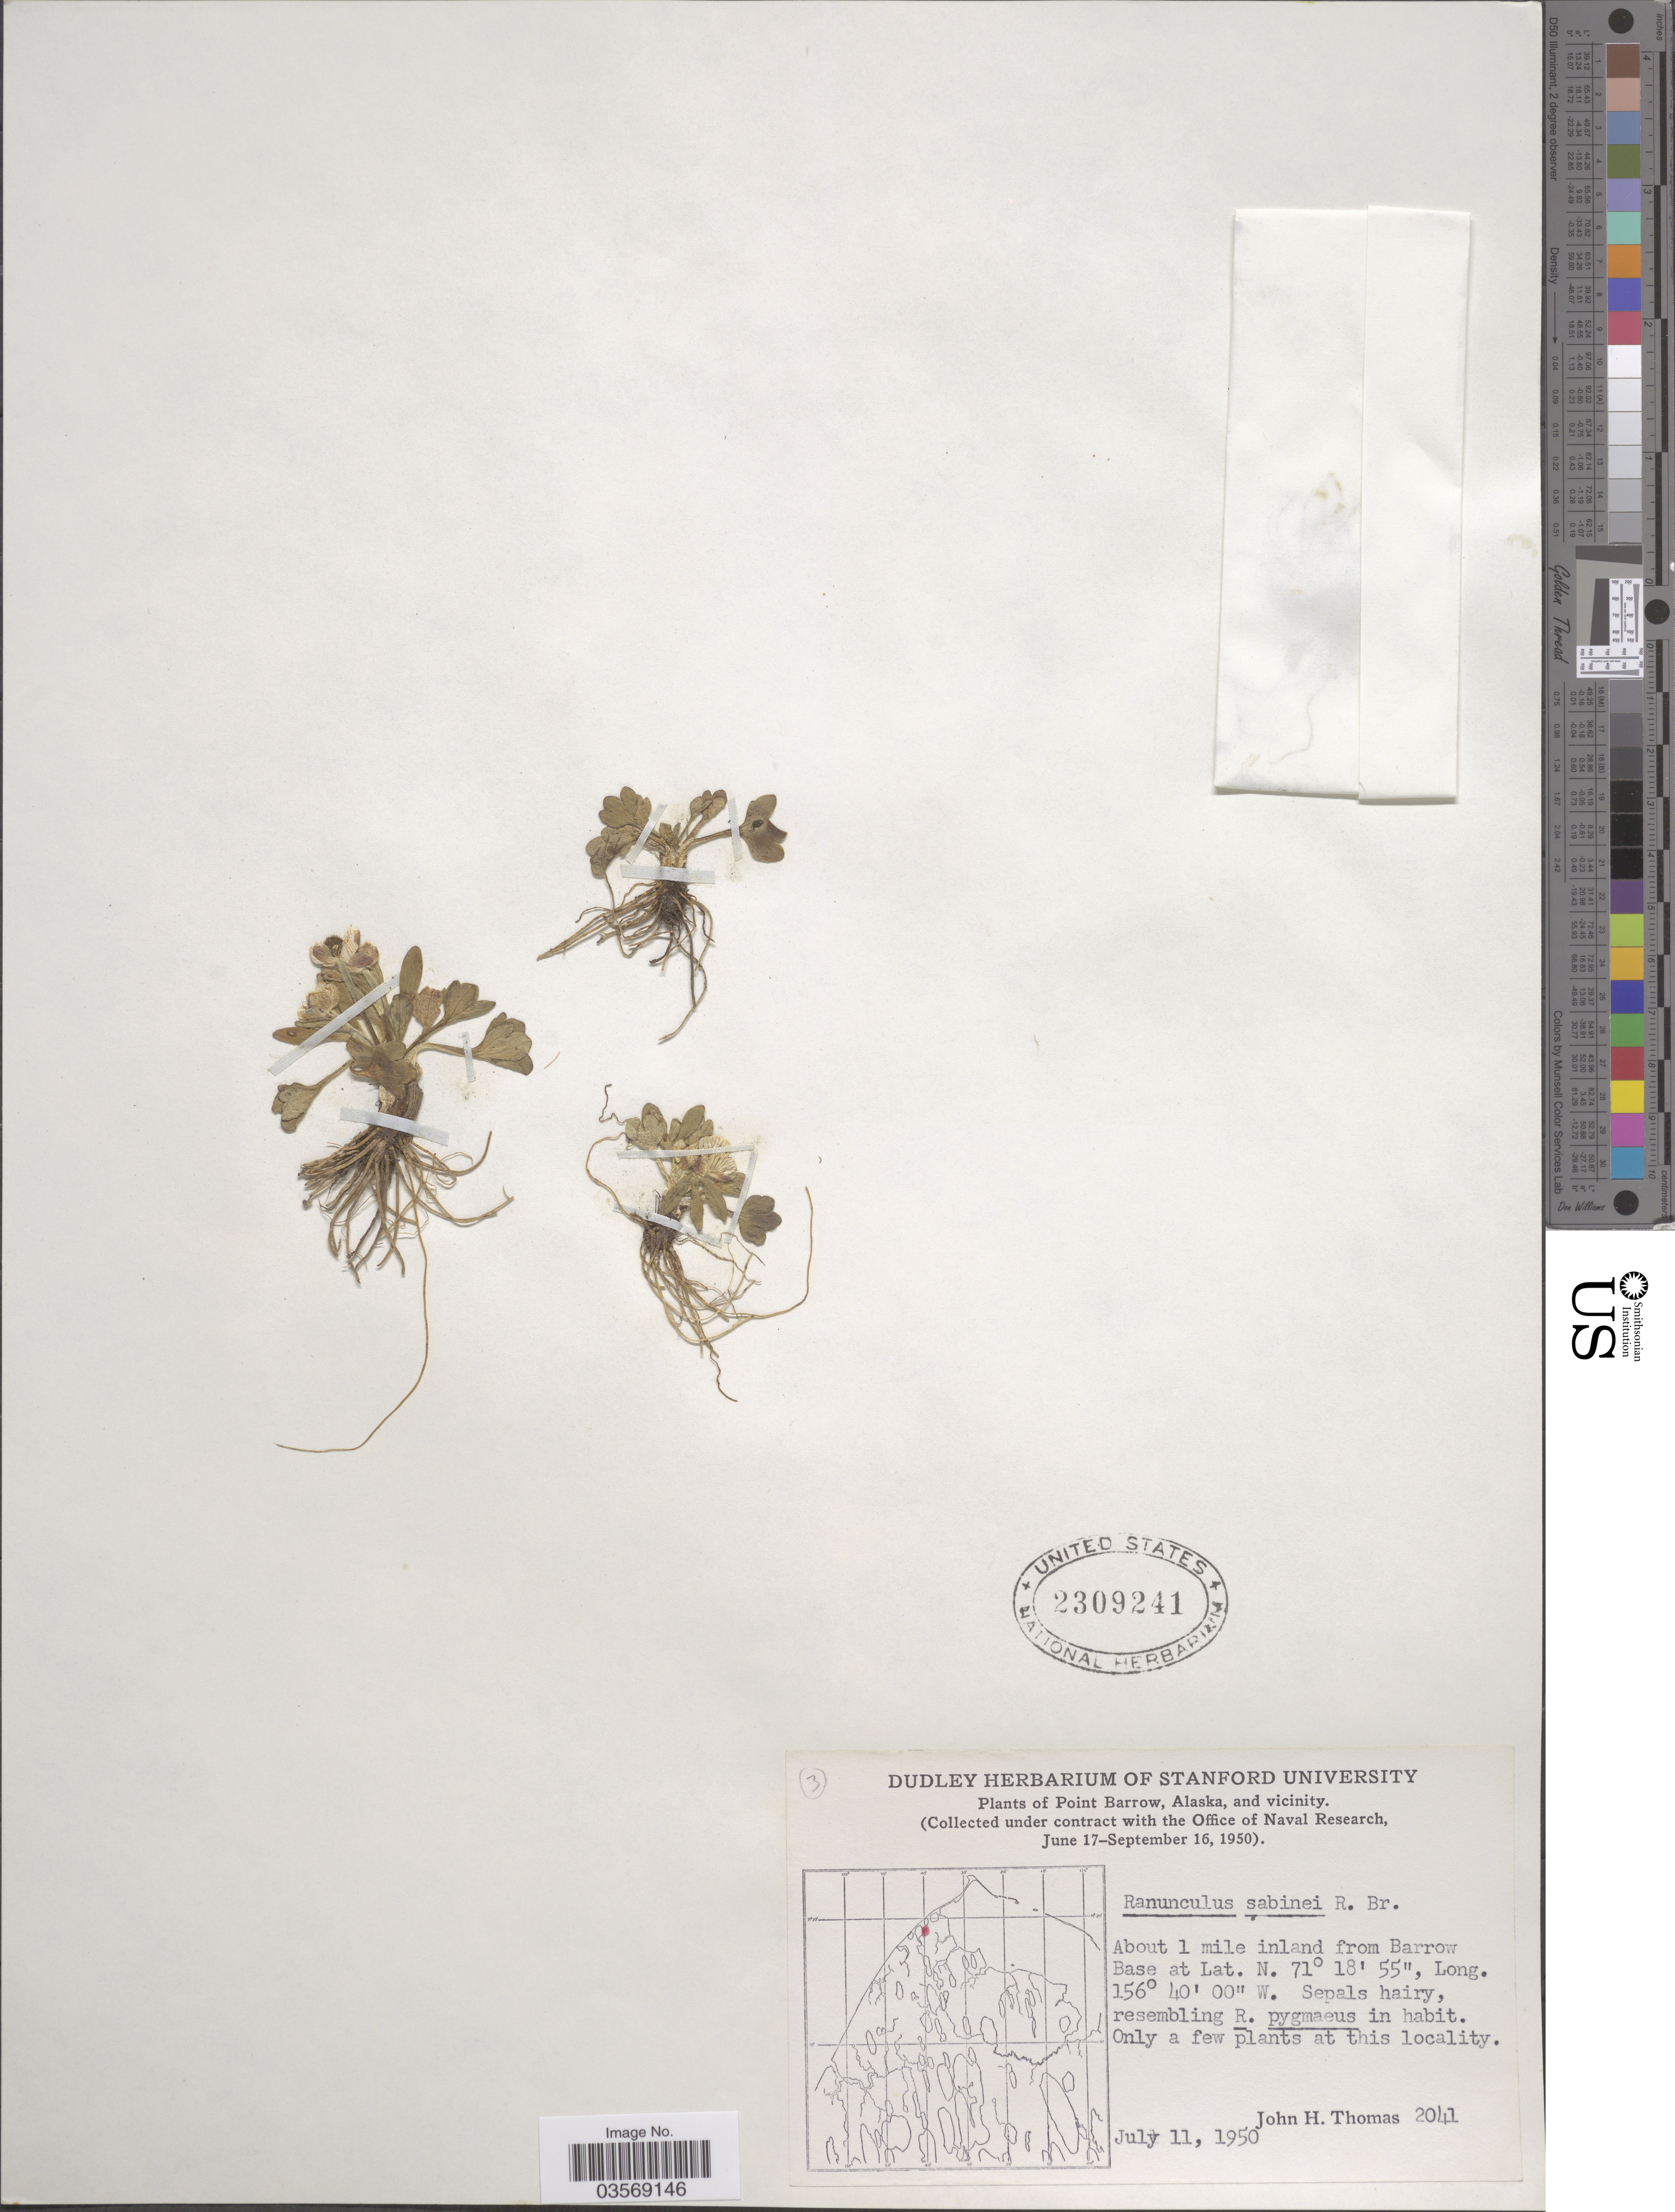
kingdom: Plantae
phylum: Tracheophyta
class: Magnoliopsida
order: Ranunculales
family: Ranunculaceae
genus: Ranunculus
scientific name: Ranunculus sabinei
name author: R. Br.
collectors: J. H. Thomas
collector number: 2041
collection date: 1950-07-11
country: United States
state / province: Alaska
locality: Point Barrow, Alaska, and vicinity. About 1 mile inland from Barrow Base.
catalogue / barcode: US 2309241